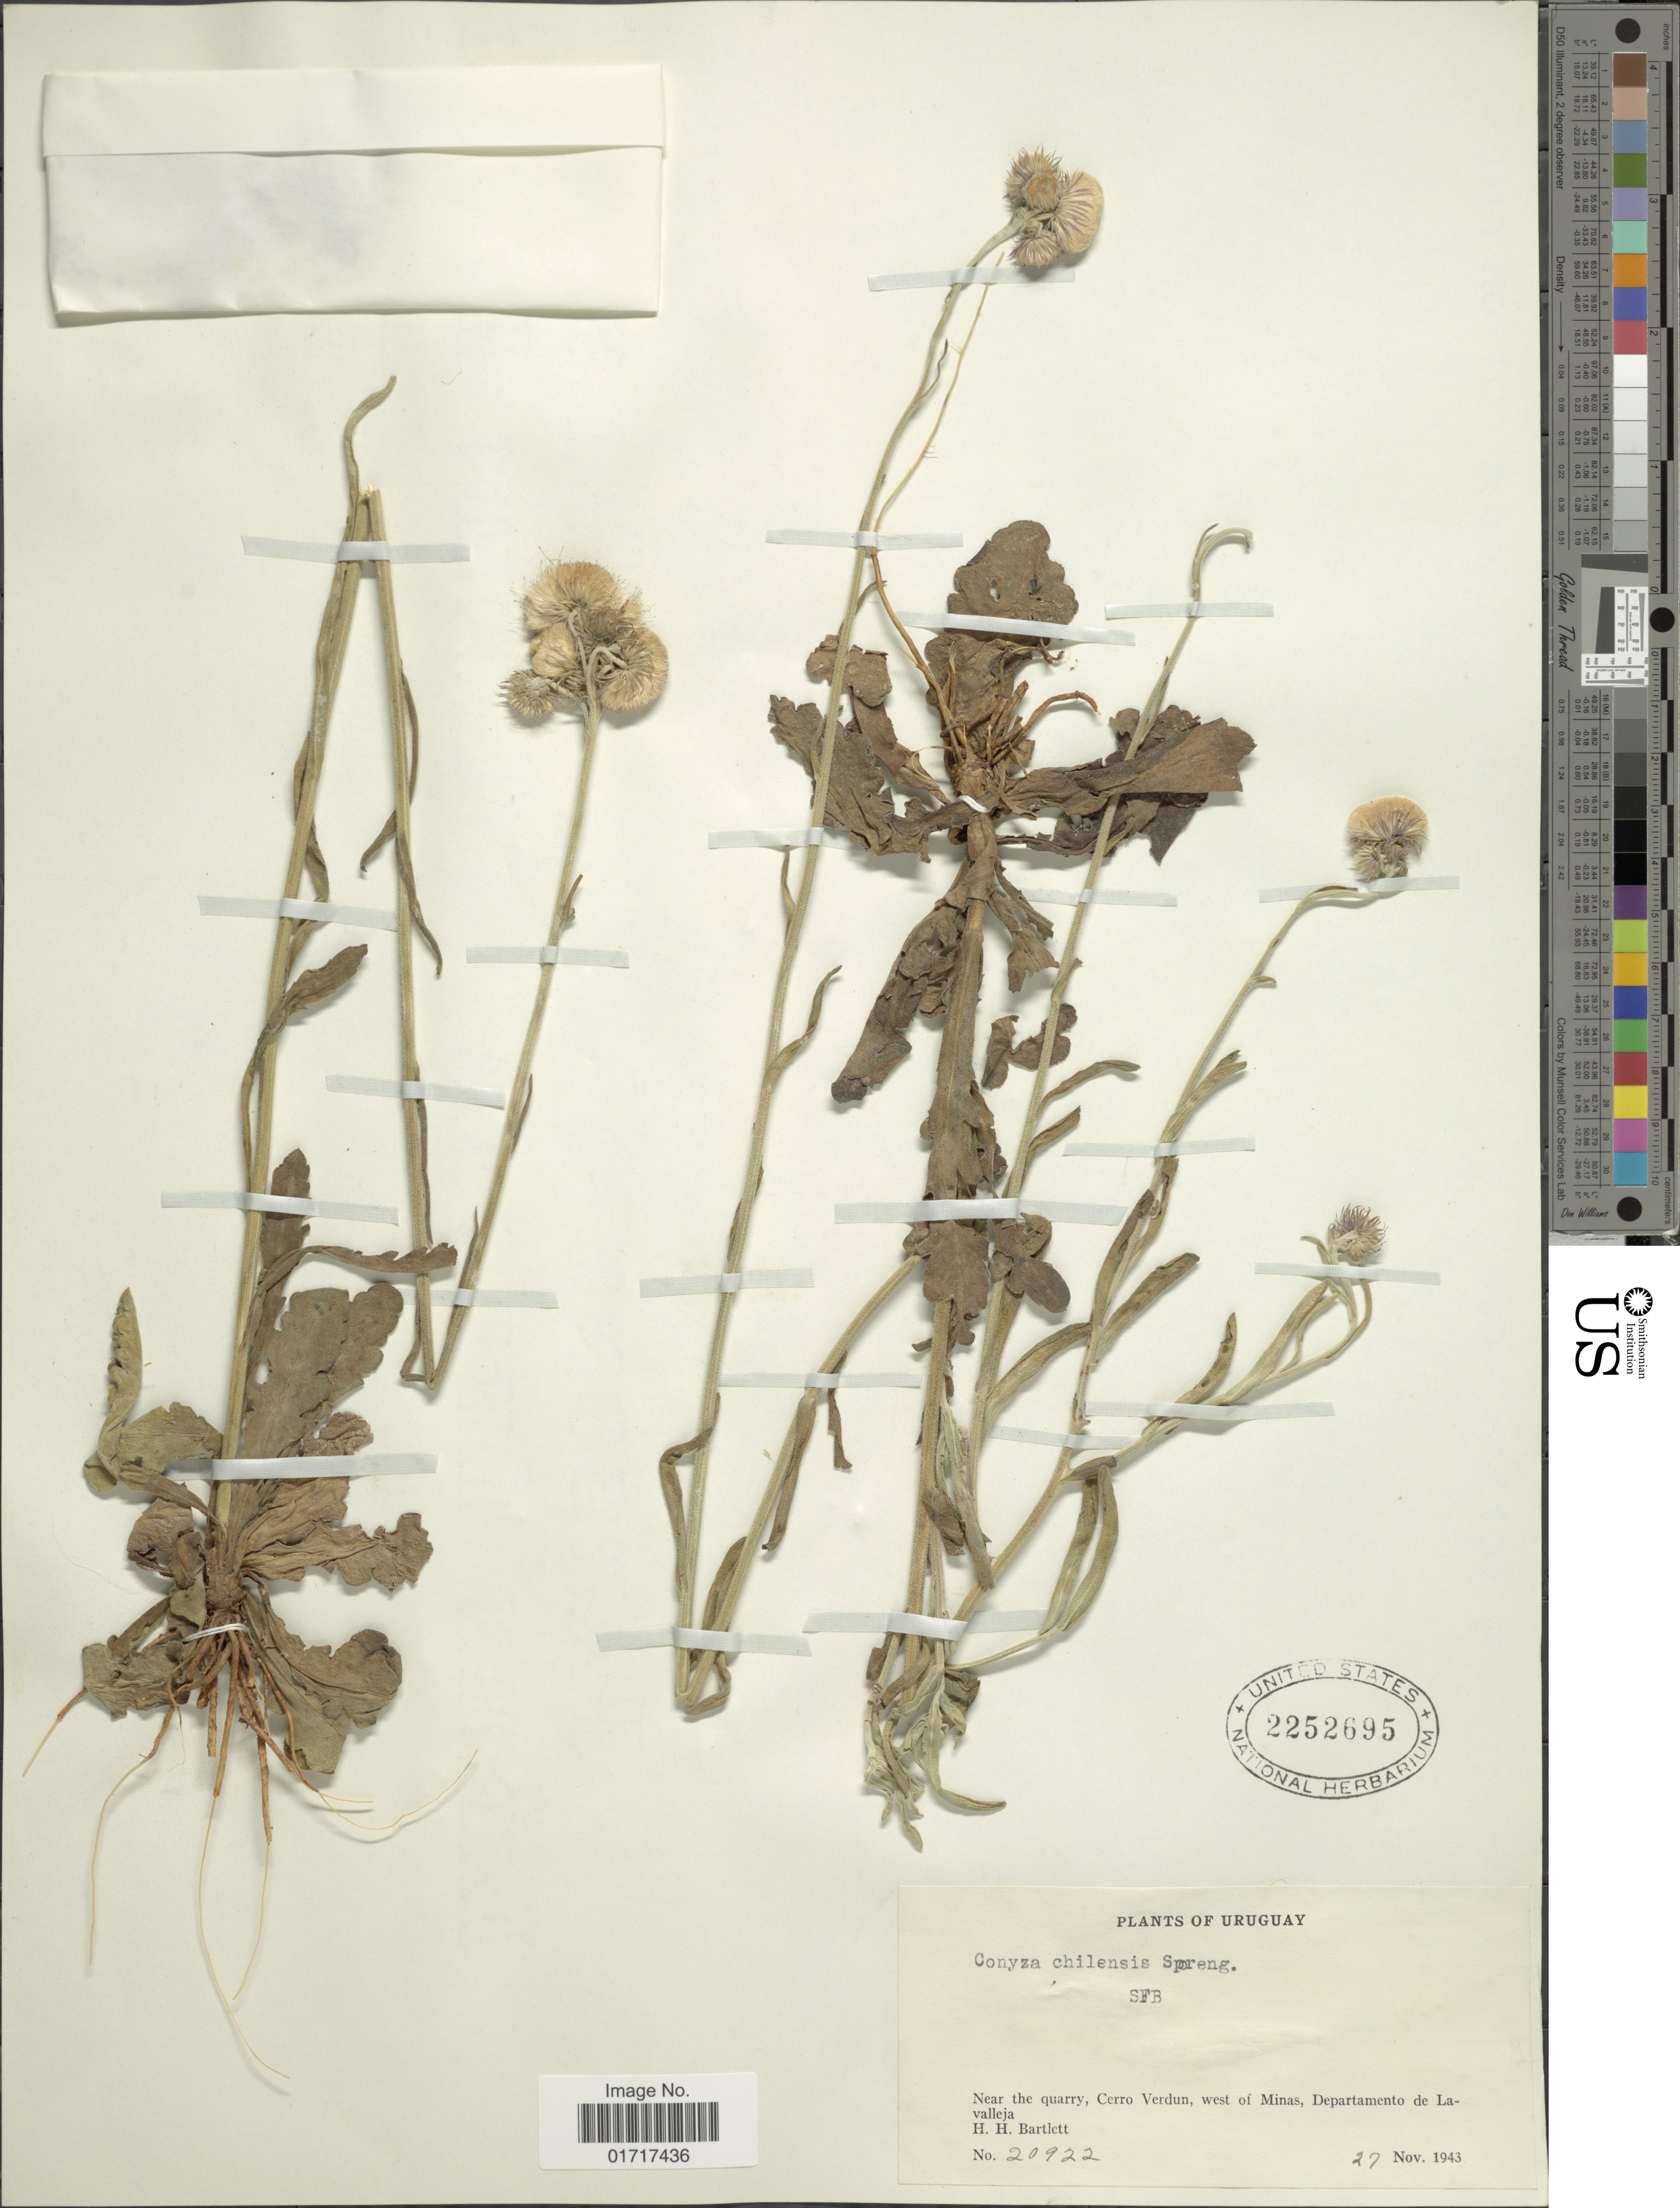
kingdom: Plantae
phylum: Tracheophyta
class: Magnoliopsida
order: Asterales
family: Asteraceae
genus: Conyza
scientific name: Conyza primulaefolia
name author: (Lam.) Cuatrec. & Lourteig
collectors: H. H. Bartlett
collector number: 20922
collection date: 1943-11-27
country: Uruguay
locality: Near the quarry, Cerro Verdun, west of Minas, Departamento de Lavalleja.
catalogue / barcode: US 2252695